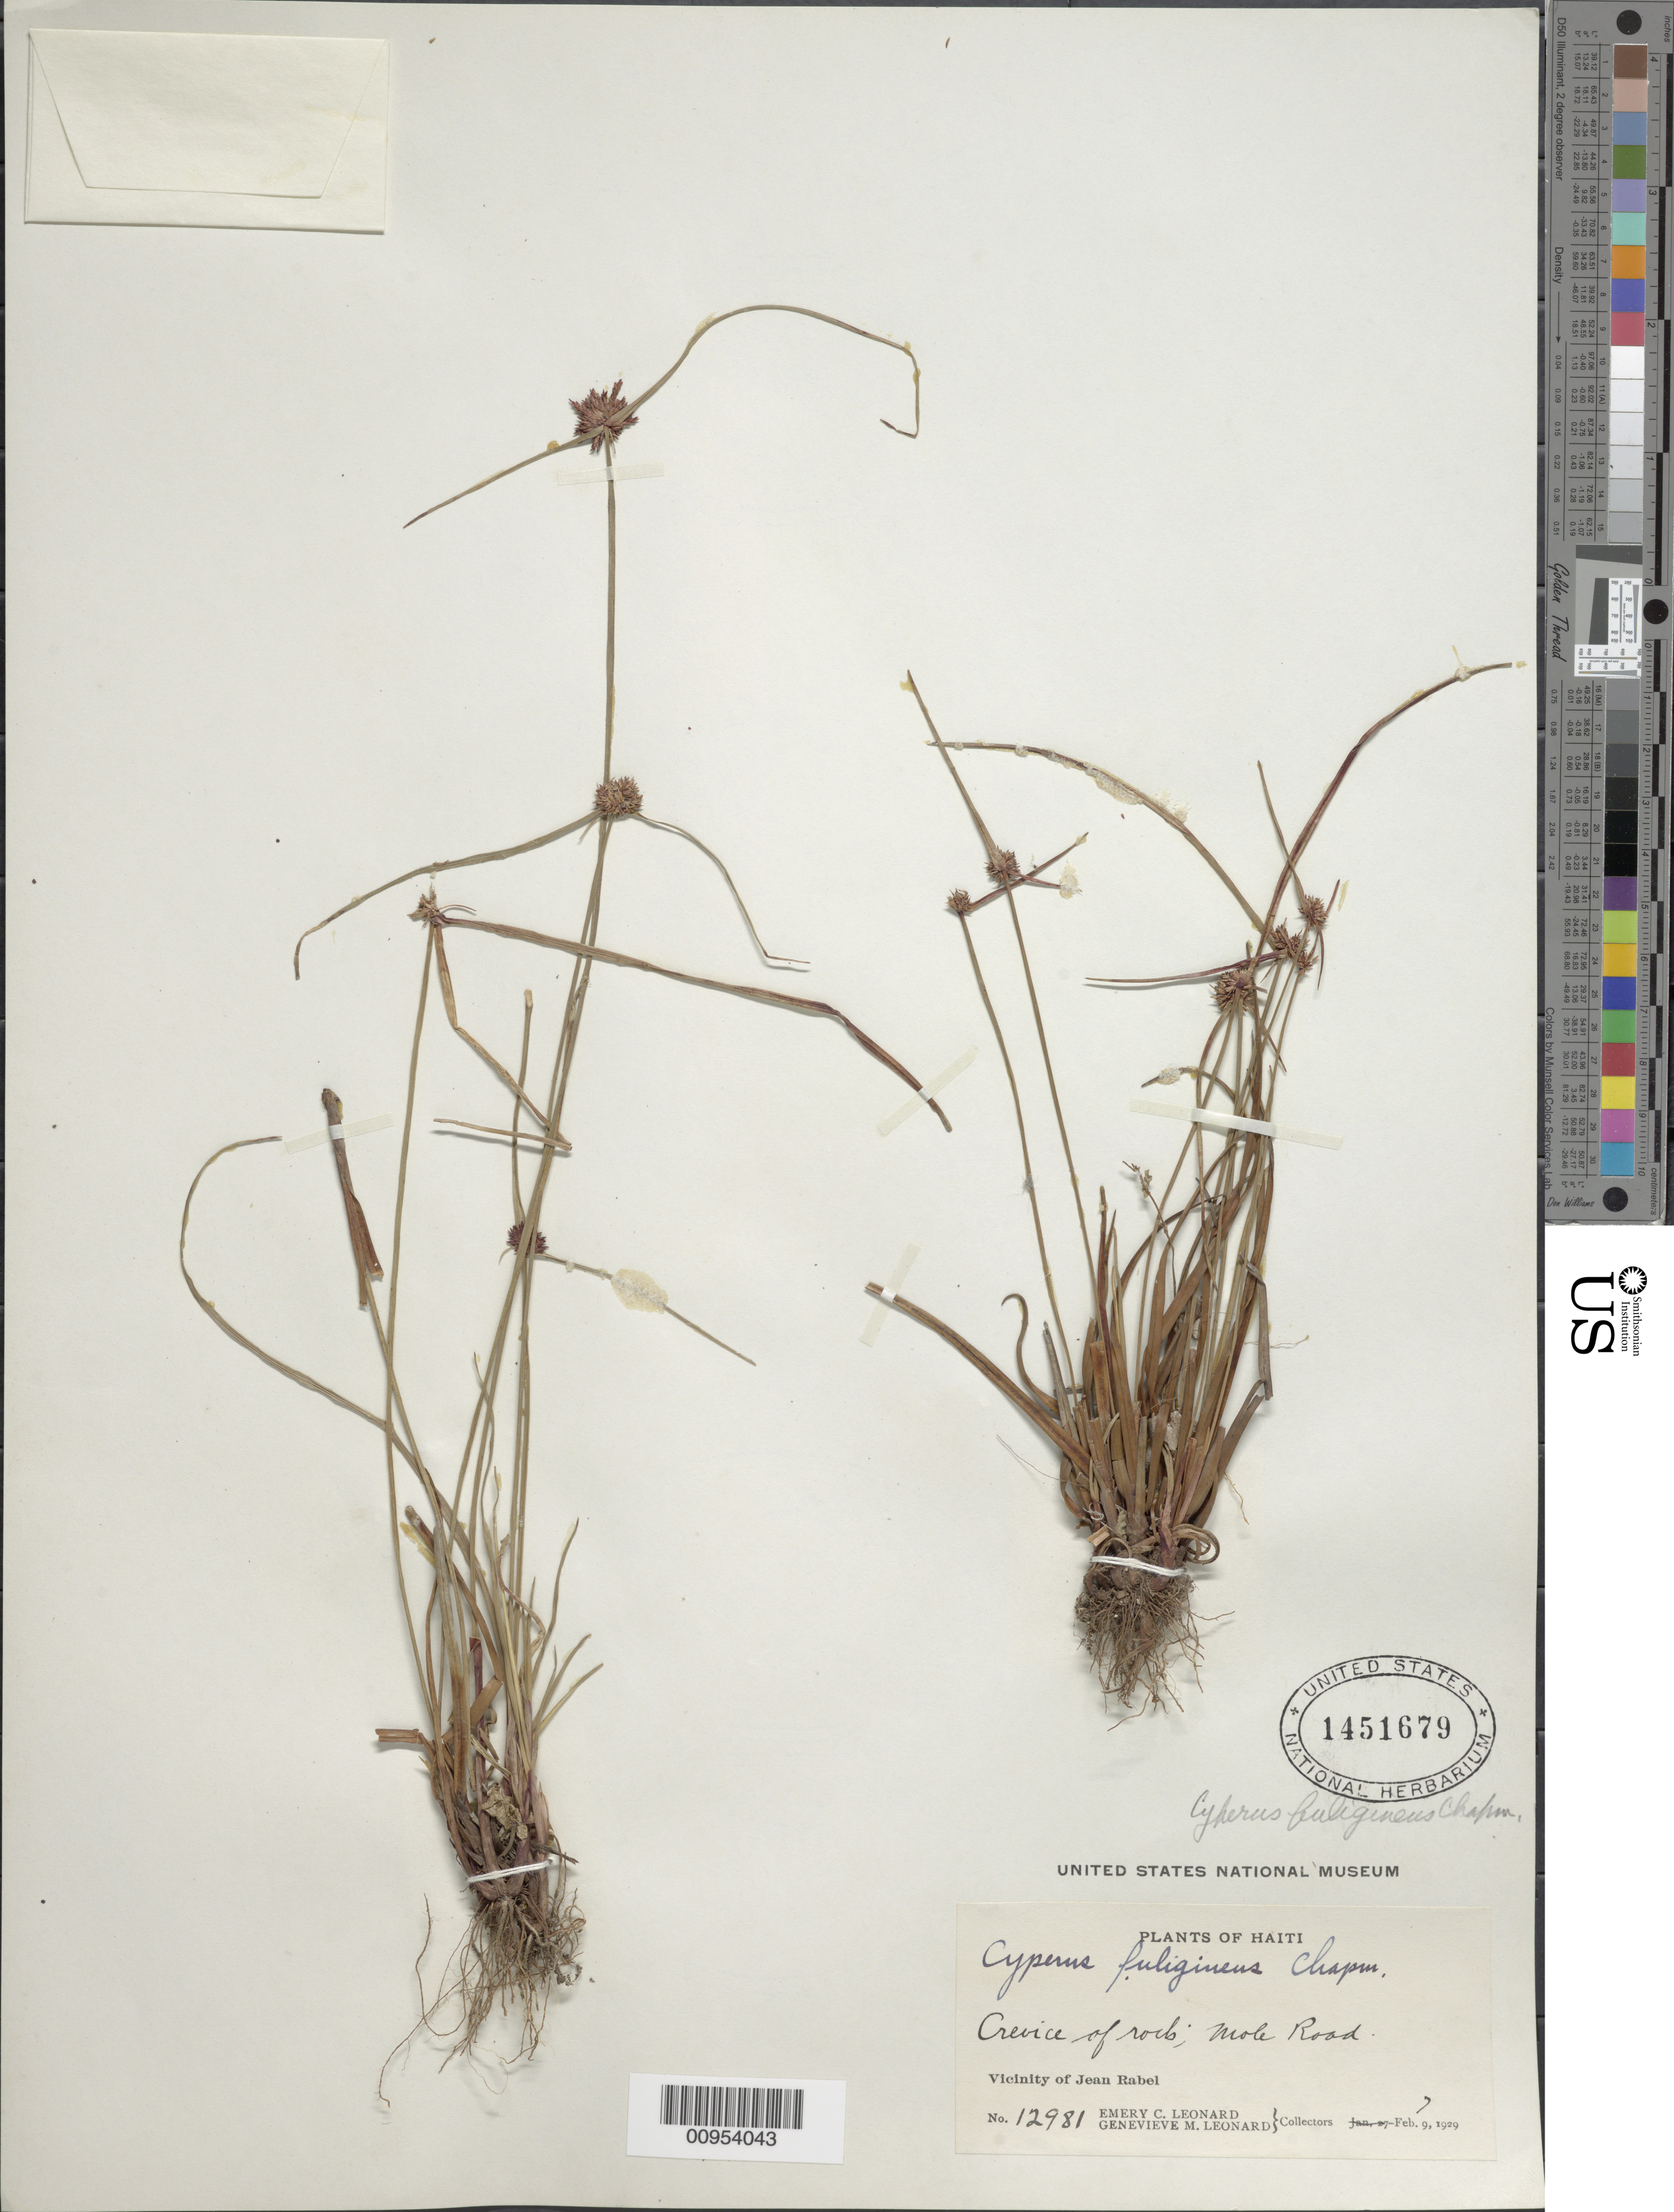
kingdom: Plantae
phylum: Tracheophyta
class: Liliopsida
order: Poales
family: Cyperaceae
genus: Cyperus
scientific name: Cyperus fuligineus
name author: Chapm.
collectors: E. C. Leonard & G. M. Leonard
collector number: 12981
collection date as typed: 07 Feb 1929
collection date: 1929-02-07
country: Haiti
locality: Vicinity of Jean Rabel, Mole Road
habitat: Crevice of rocks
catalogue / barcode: US 1451679